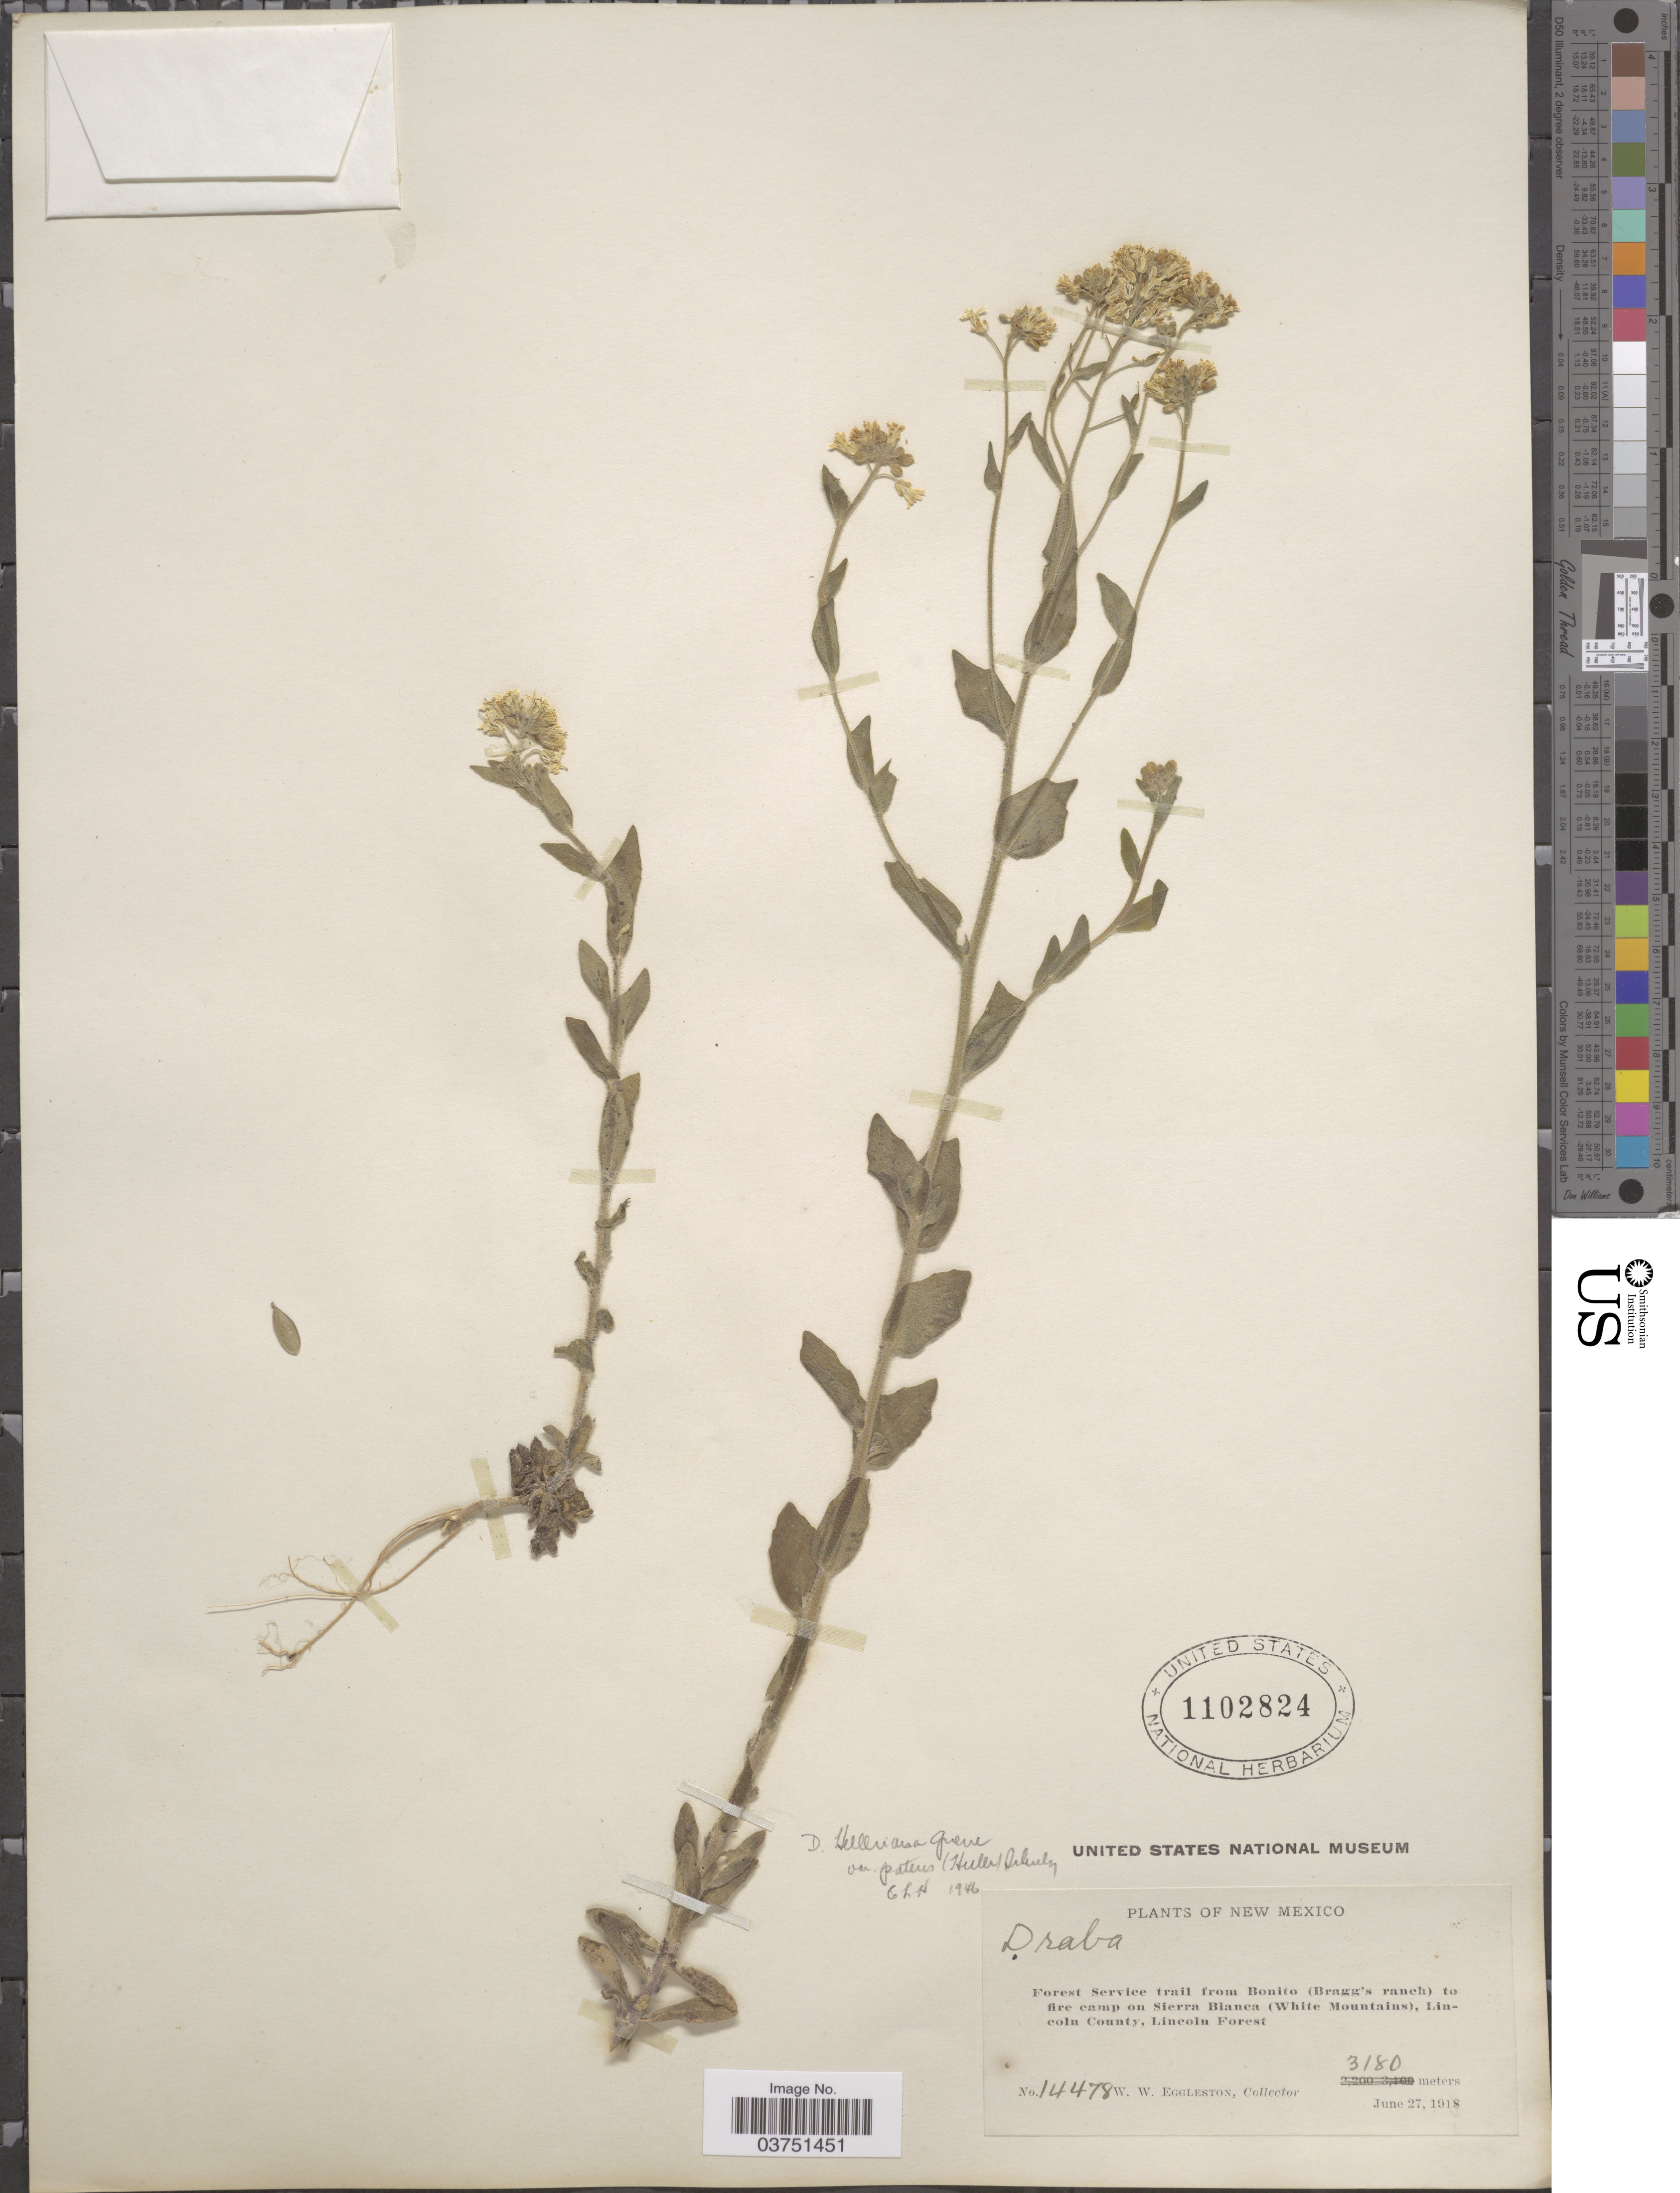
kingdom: Plantae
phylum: Tracheophyta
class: Magnoliopsida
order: Brassicales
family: Brassicaceae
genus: Draba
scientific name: Draba helleriana var. patens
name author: (A. Heller) O.E. Schulz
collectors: W. W. Eggleston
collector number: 14478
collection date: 1918-06-27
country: United States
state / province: New Mexico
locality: Forest Service trail from Bonito (Bragg's ranch) to fire camp on Sierra Blanca (White Mountains), Lincoln County, Lincoln Forest.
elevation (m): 3180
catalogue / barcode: US 1102824